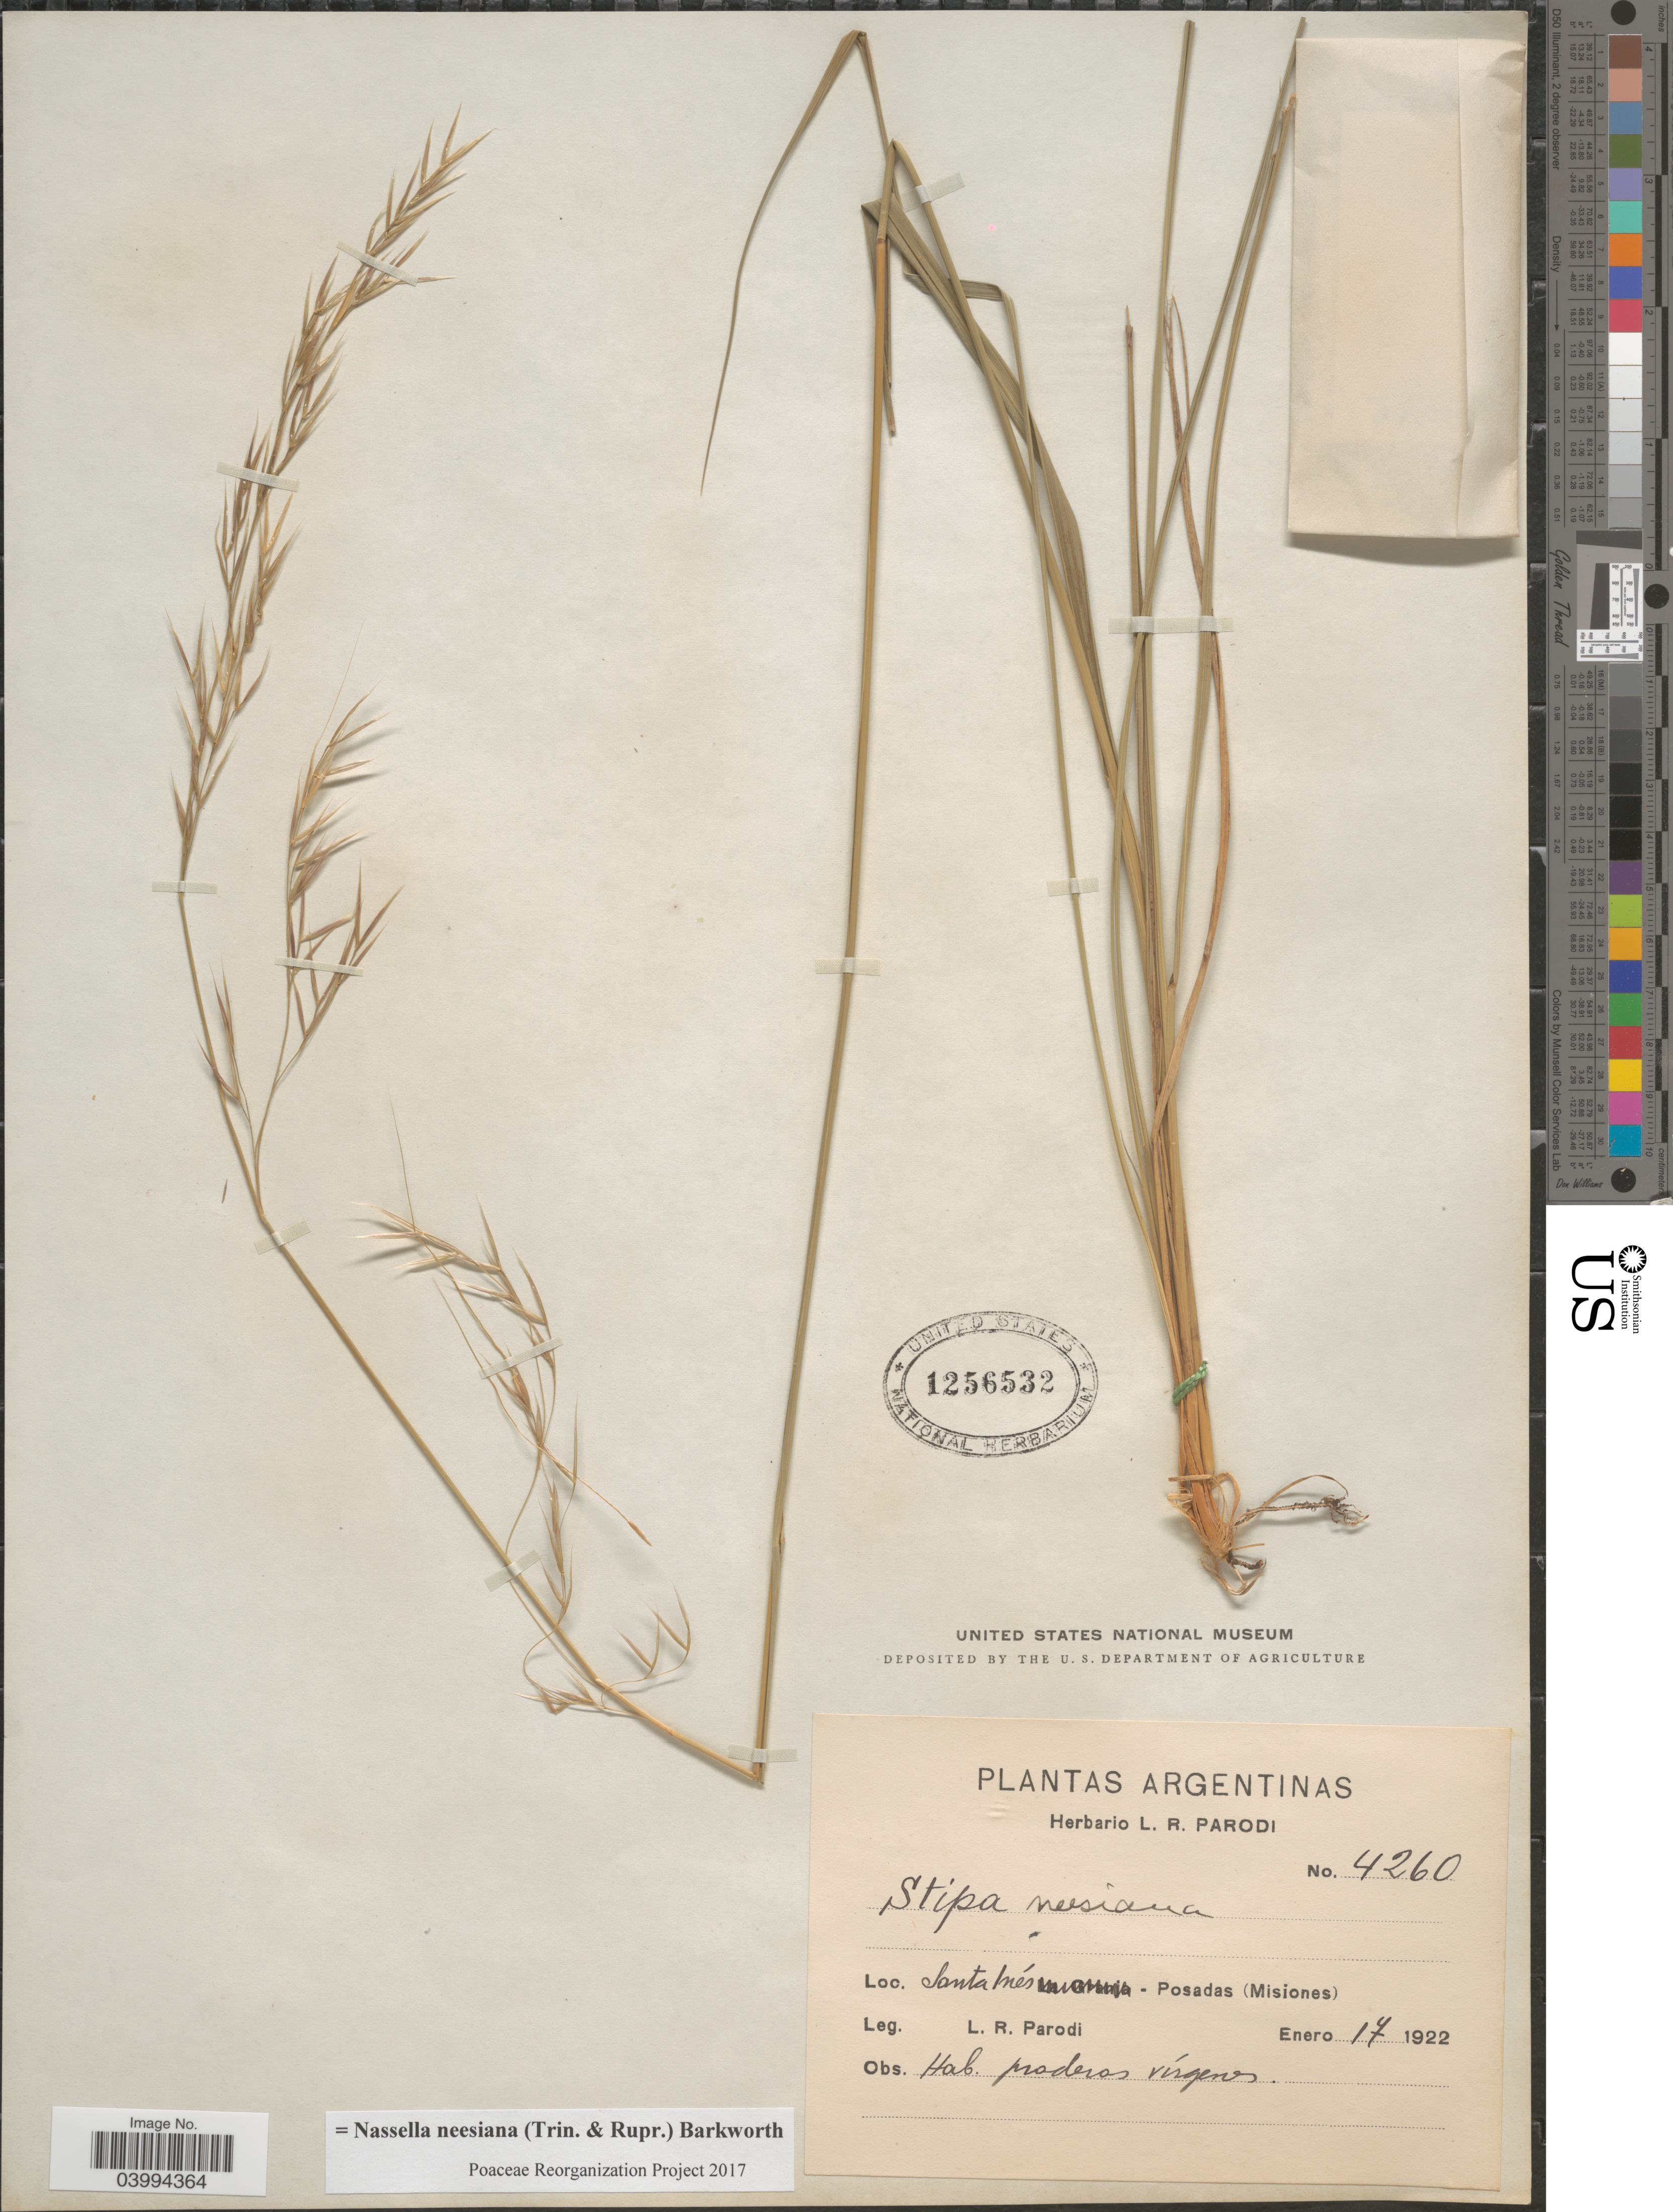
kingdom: Plantae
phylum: Tracheophyta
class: Liliopsida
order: Poales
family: Poaceae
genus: Nassella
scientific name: Nassella neesiana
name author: (Trin. & Rupr.) Barkworth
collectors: L. R. Parodi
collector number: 4260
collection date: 1922-01-17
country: Argentina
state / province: Misiones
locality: Santa Inés- Posadas.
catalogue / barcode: US 1256532